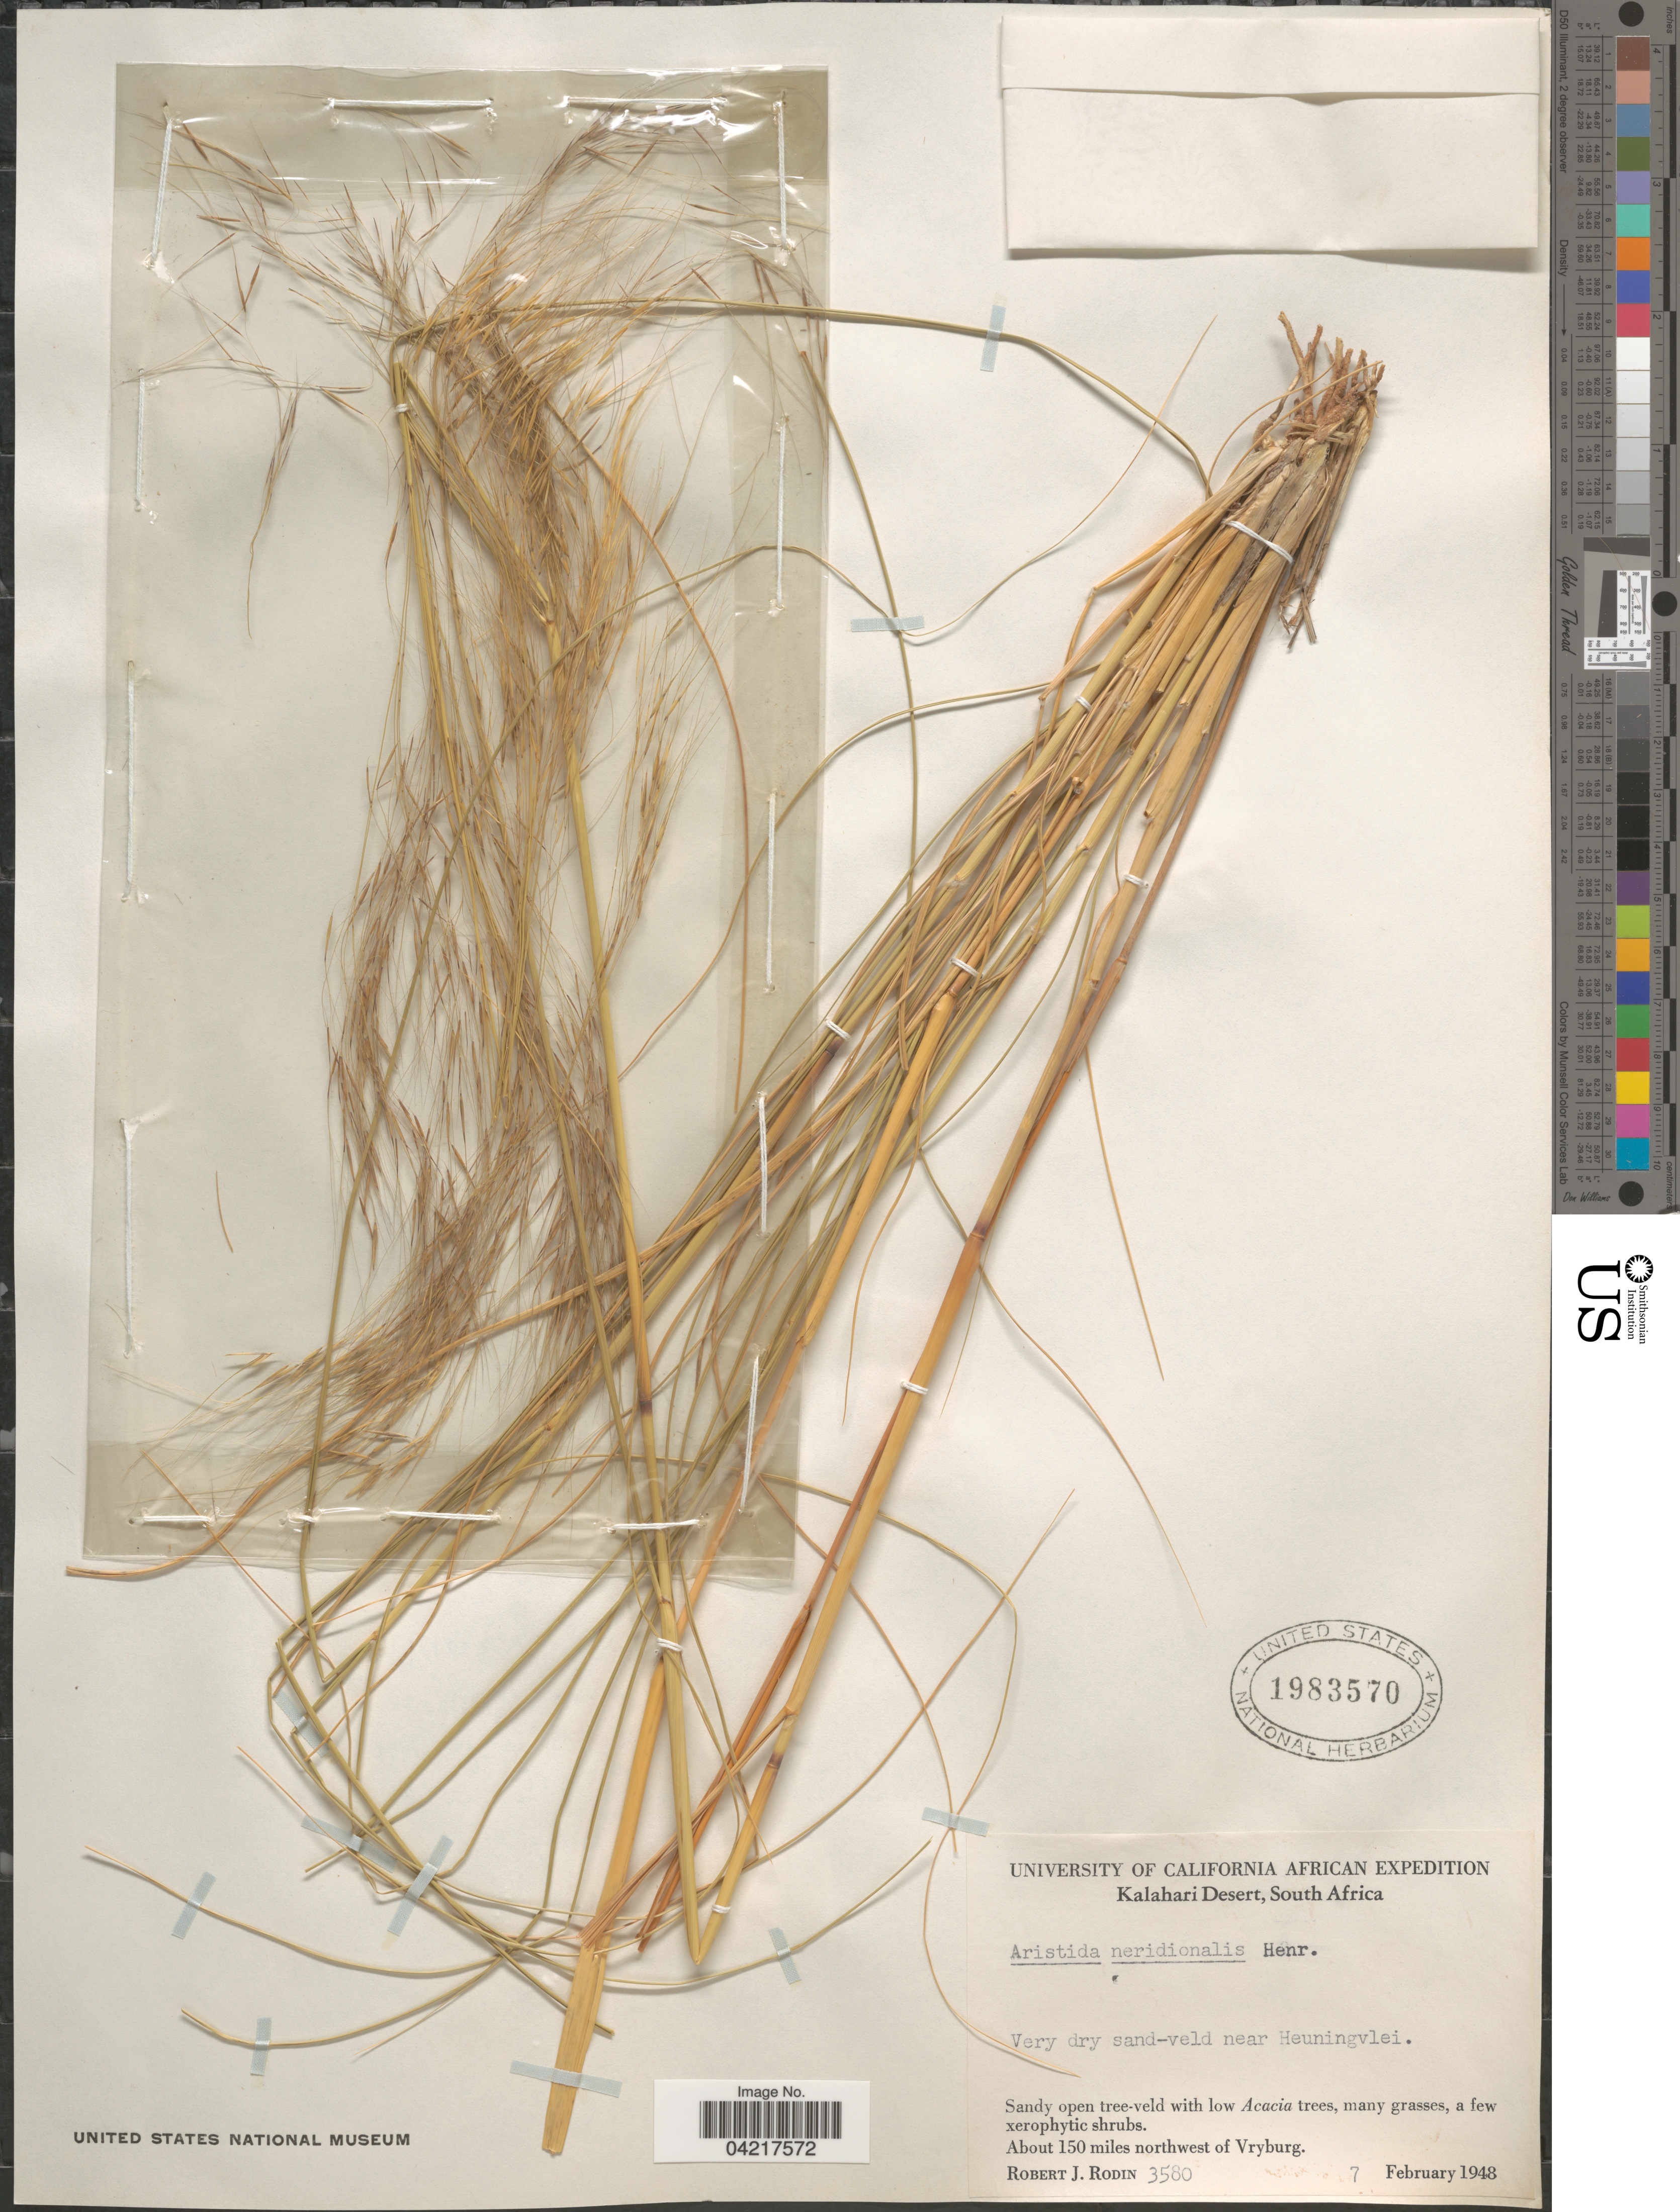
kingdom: Plantae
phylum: Tracheophyta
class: Liliopsida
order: Poales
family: Poaceae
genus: Aristida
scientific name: Aristida meridionalis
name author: Henr.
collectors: R. J. Rodin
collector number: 3580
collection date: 1948-02-07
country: South Africa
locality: Kalahari Desert. About 150 miles northwest of Vryburg.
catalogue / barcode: US 1983570